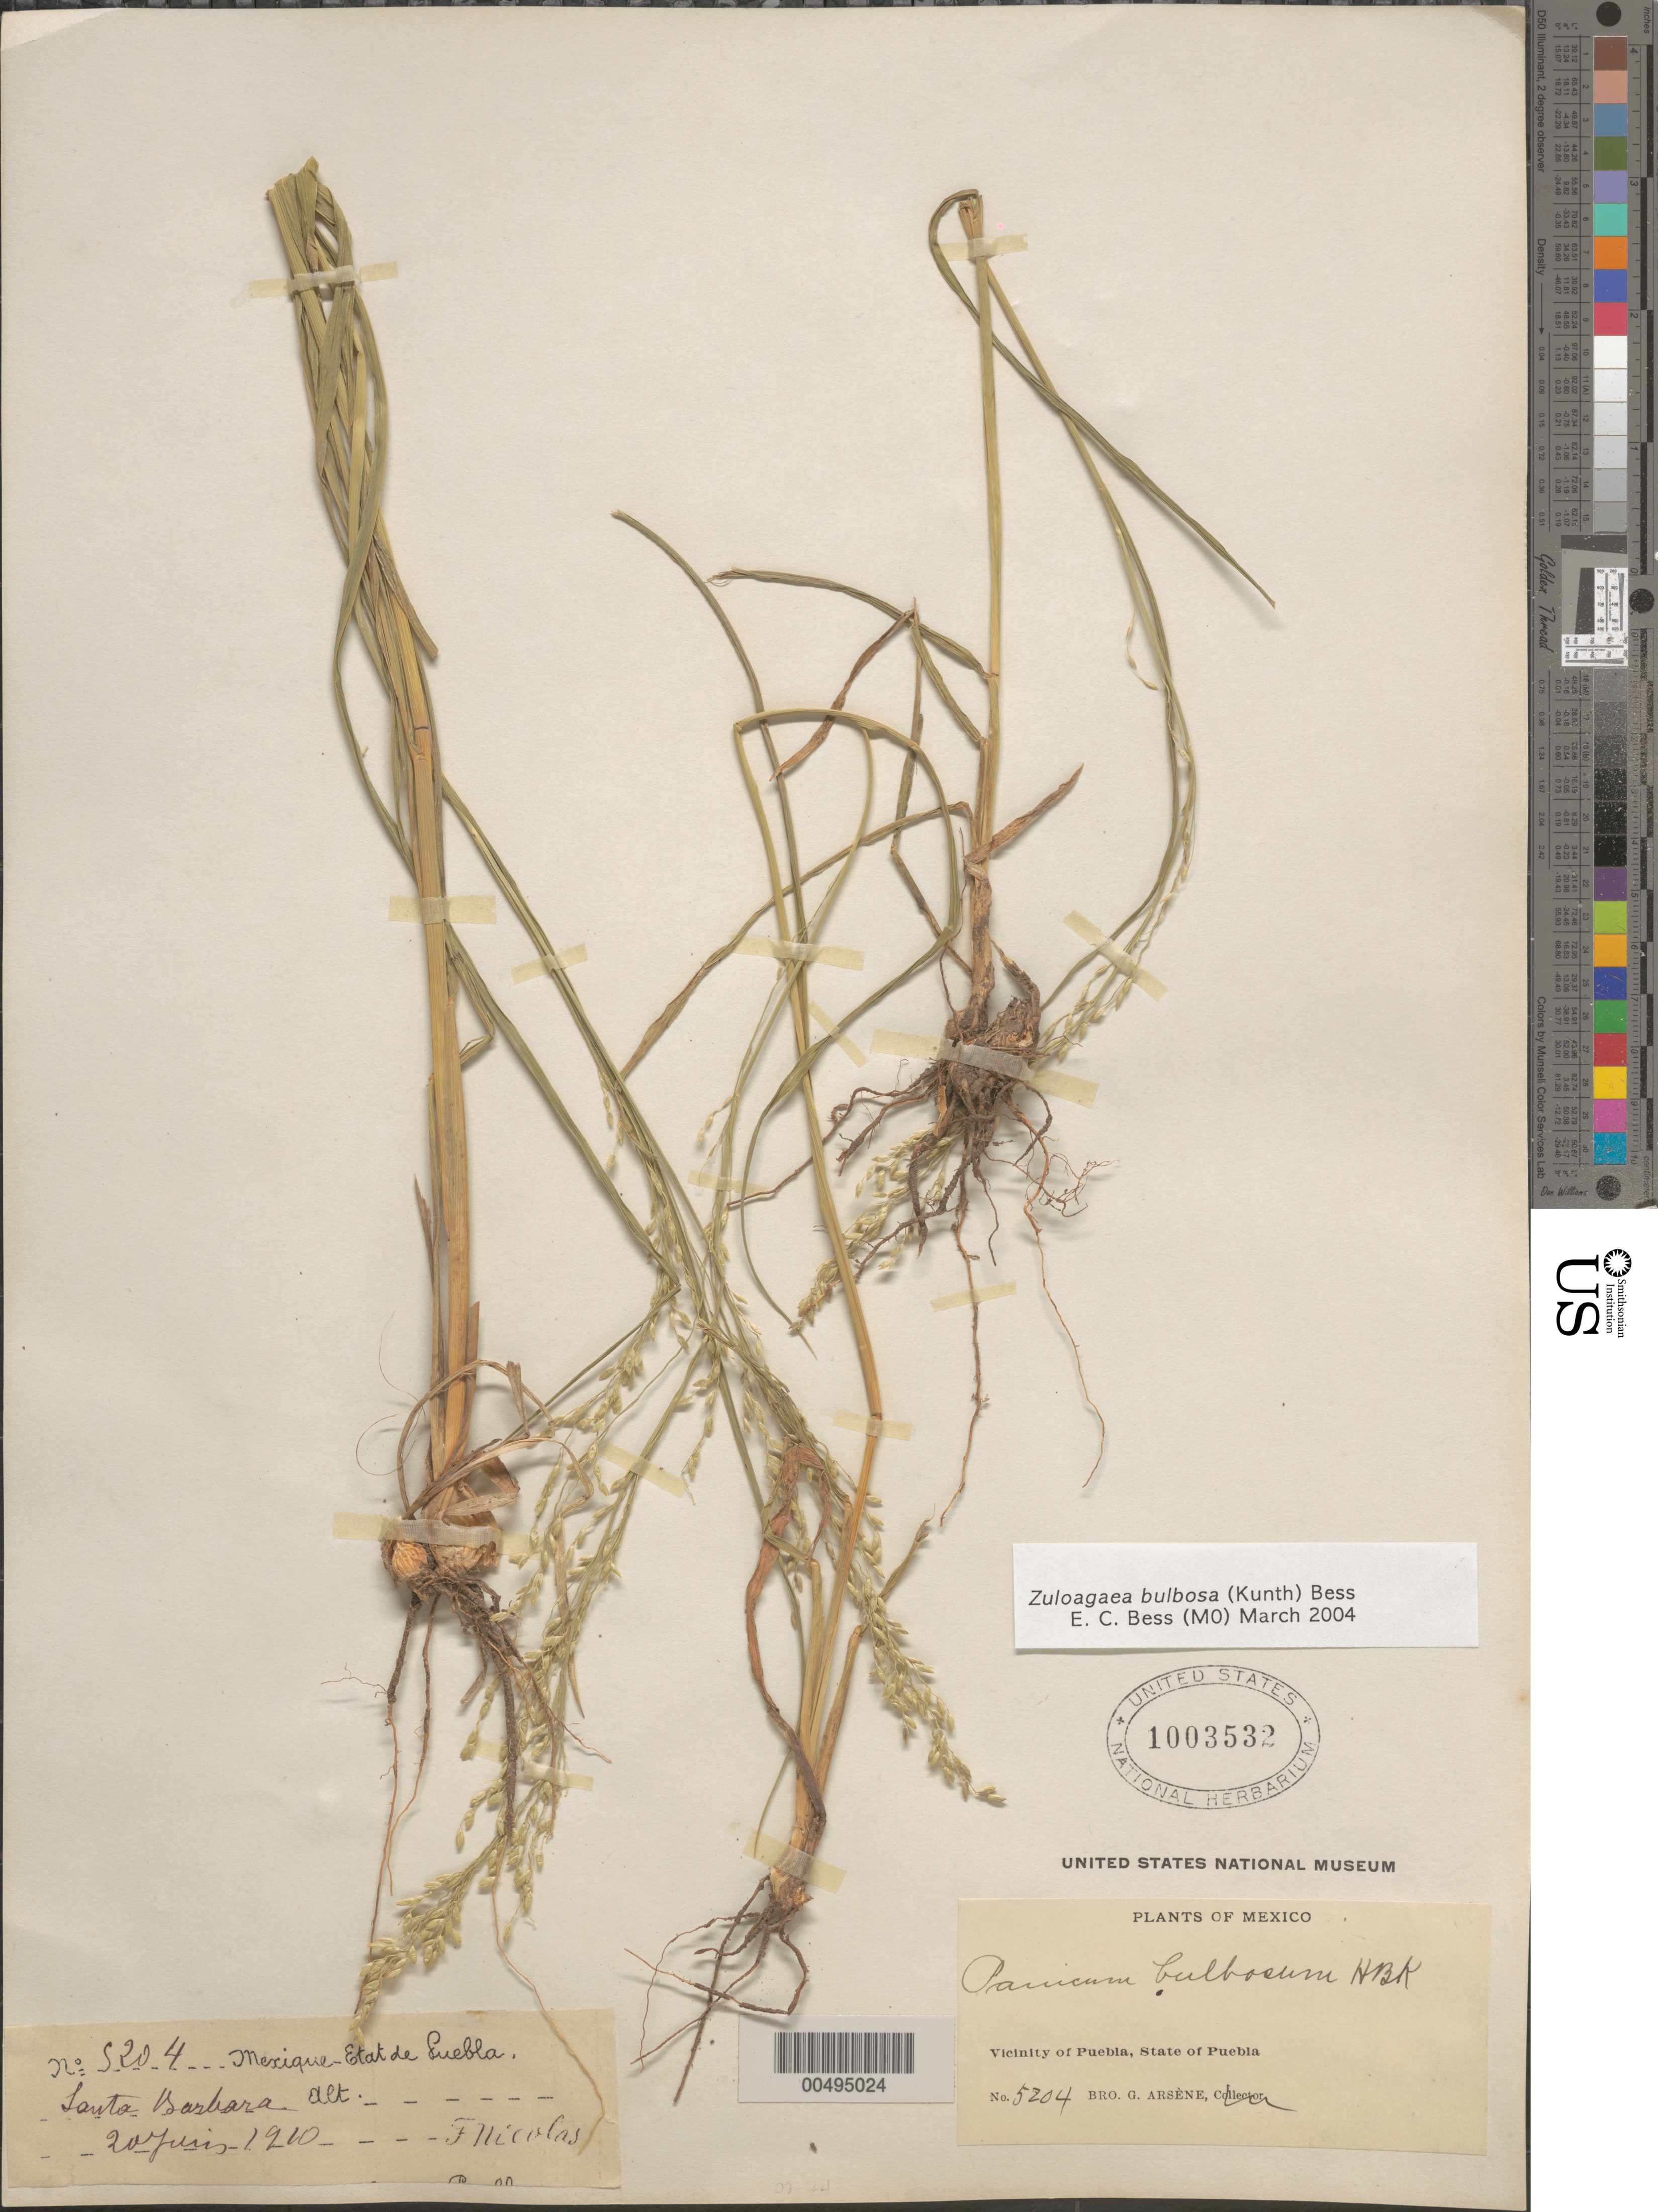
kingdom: Plantae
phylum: Tracheophyta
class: Liliopsida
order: Poales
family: Poaceae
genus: Panicum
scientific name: Panicum bulbosum subsp. sciaphilum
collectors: B. Nicolas & Bro. G. Arsène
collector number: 5204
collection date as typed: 20 Jun 1910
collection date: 1910-06-20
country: Mexico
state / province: Puebla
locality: Vicinity of Puebla, Santa Barbara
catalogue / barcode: US 1003532